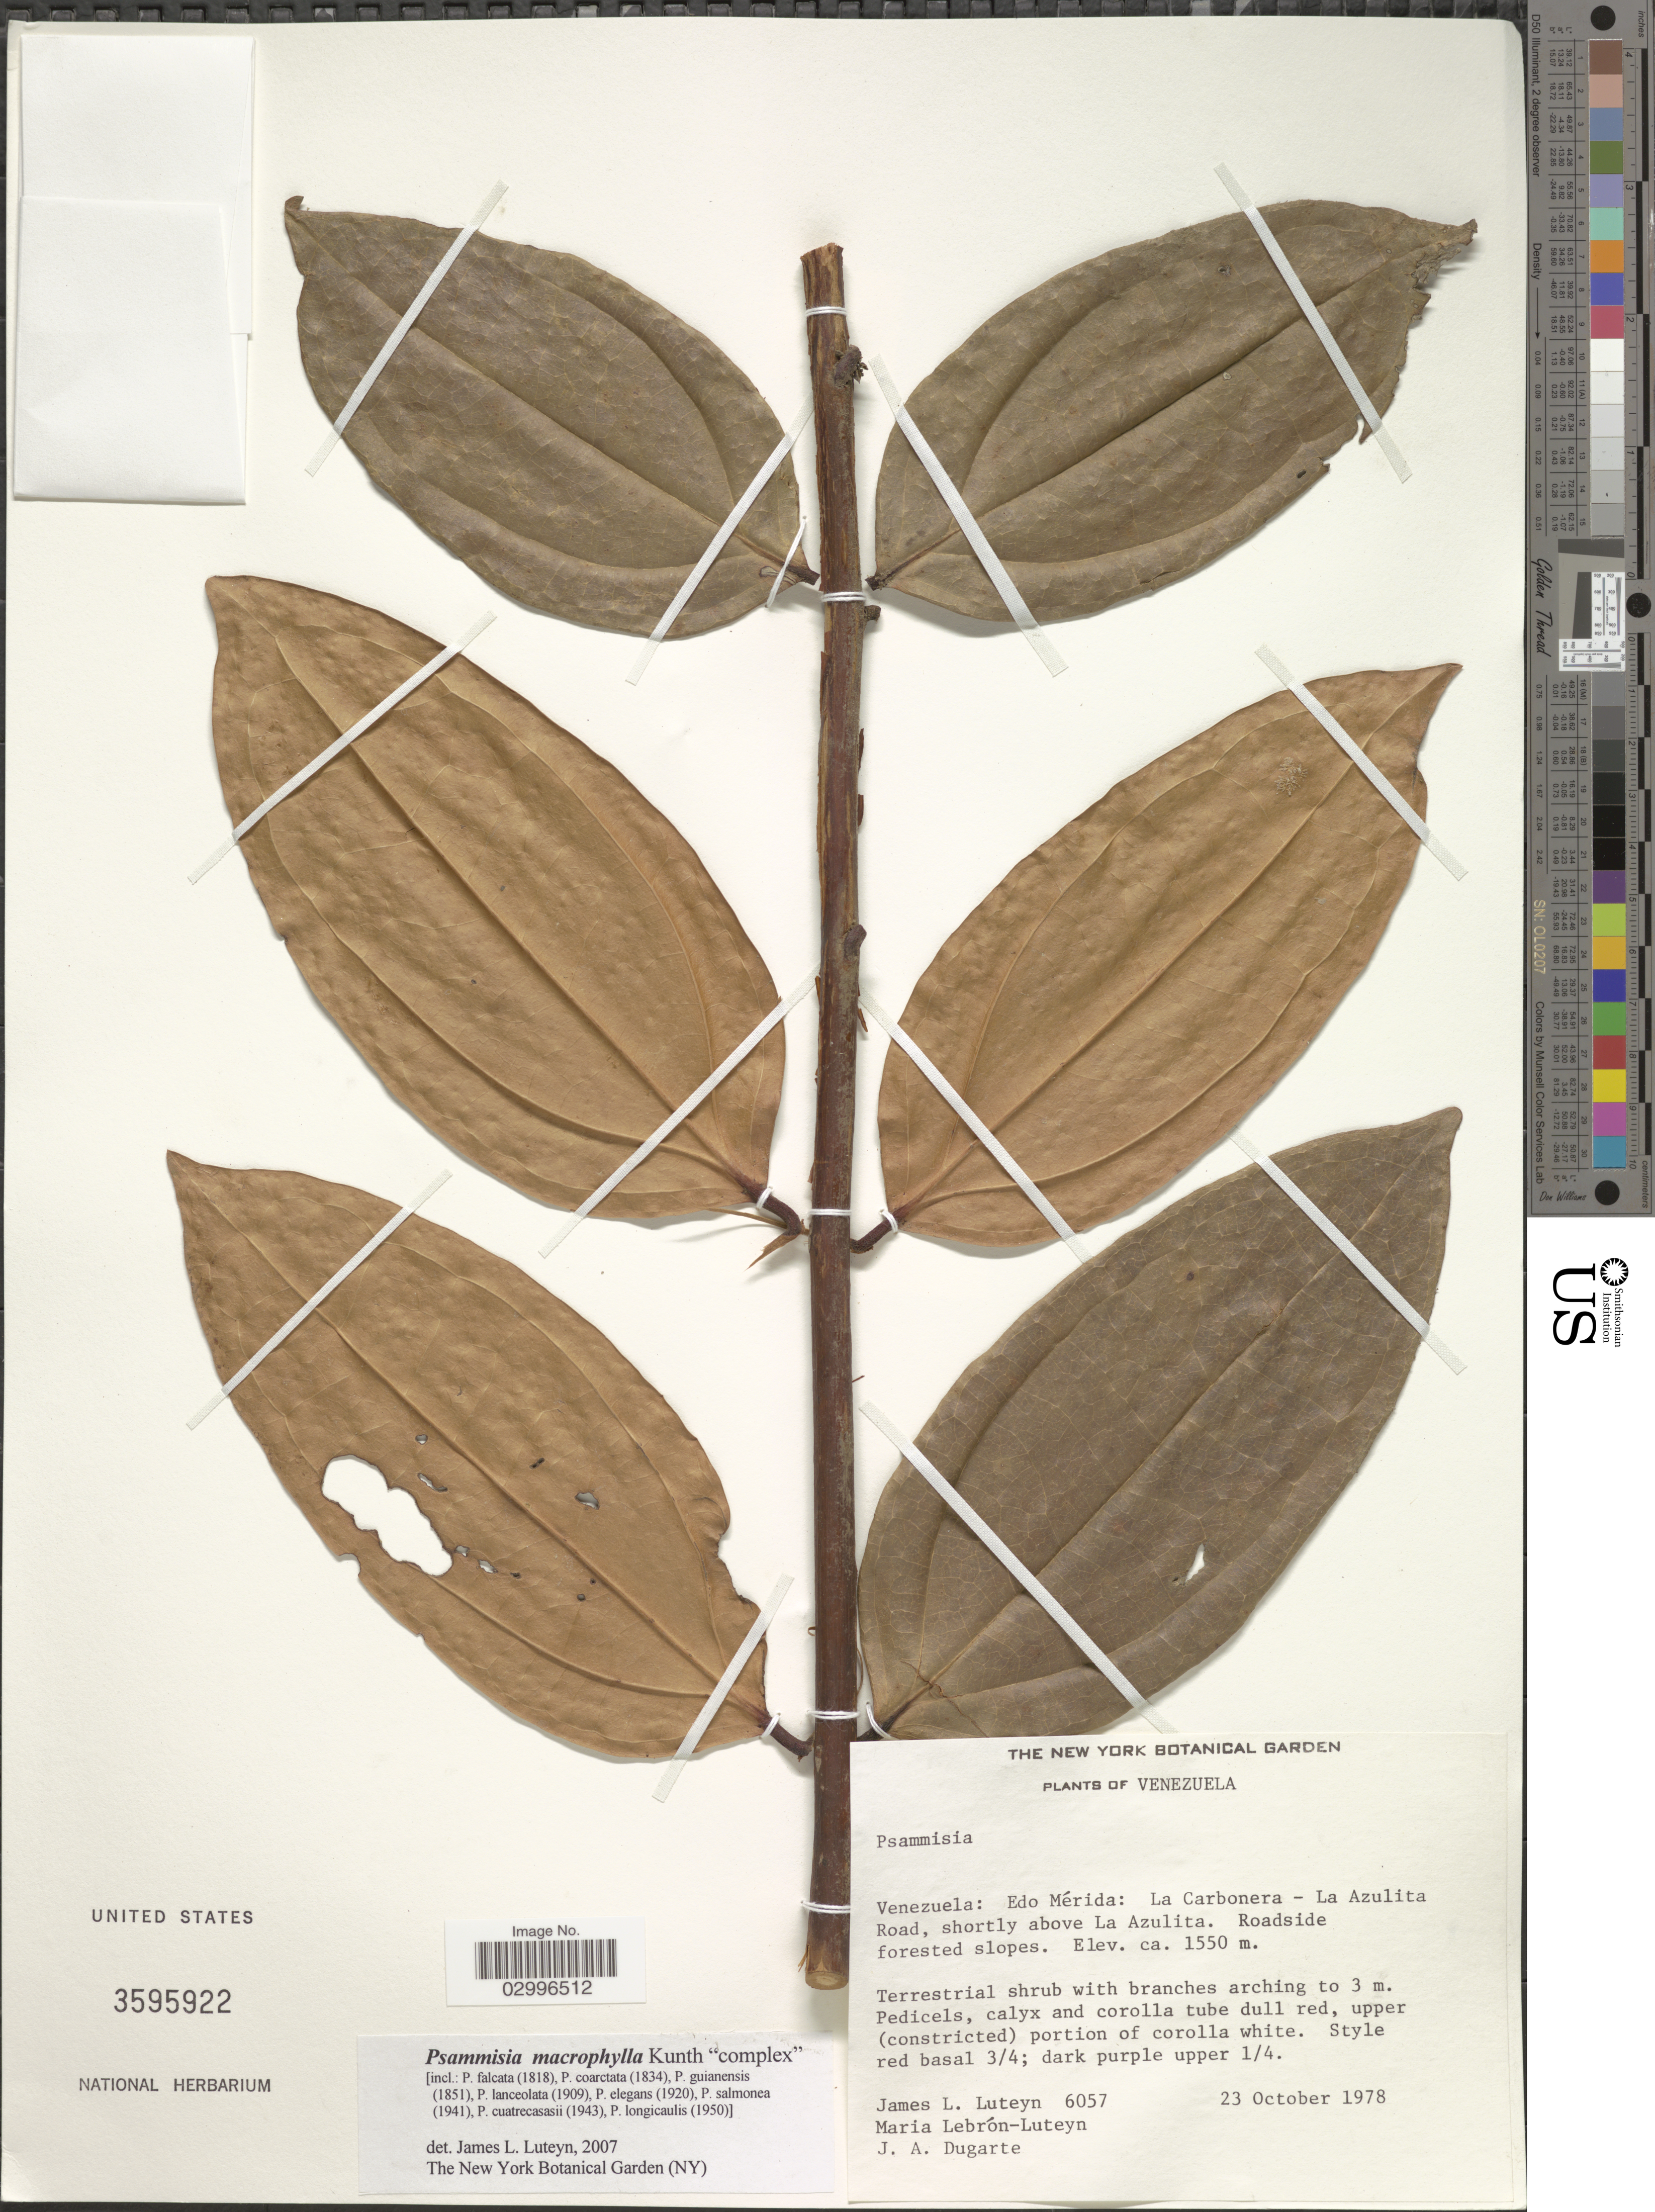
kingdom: Plantae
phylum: Tracheophyta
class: Magnoliopsida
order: Ericales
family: Ericaceae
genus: Psammisia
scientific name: Psammisia macrophylla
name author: (Kunth) Klotzsch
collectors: J. L. Luteyn, M. L. Lebrón-Luteyn & J. Dugarte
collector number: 6057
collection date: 1978-10-23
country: Venezuela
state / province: Mérida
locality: La Carbonera - La Azulita Road, shortly above La Azulita.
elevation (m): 1550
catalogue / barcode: US 3595922